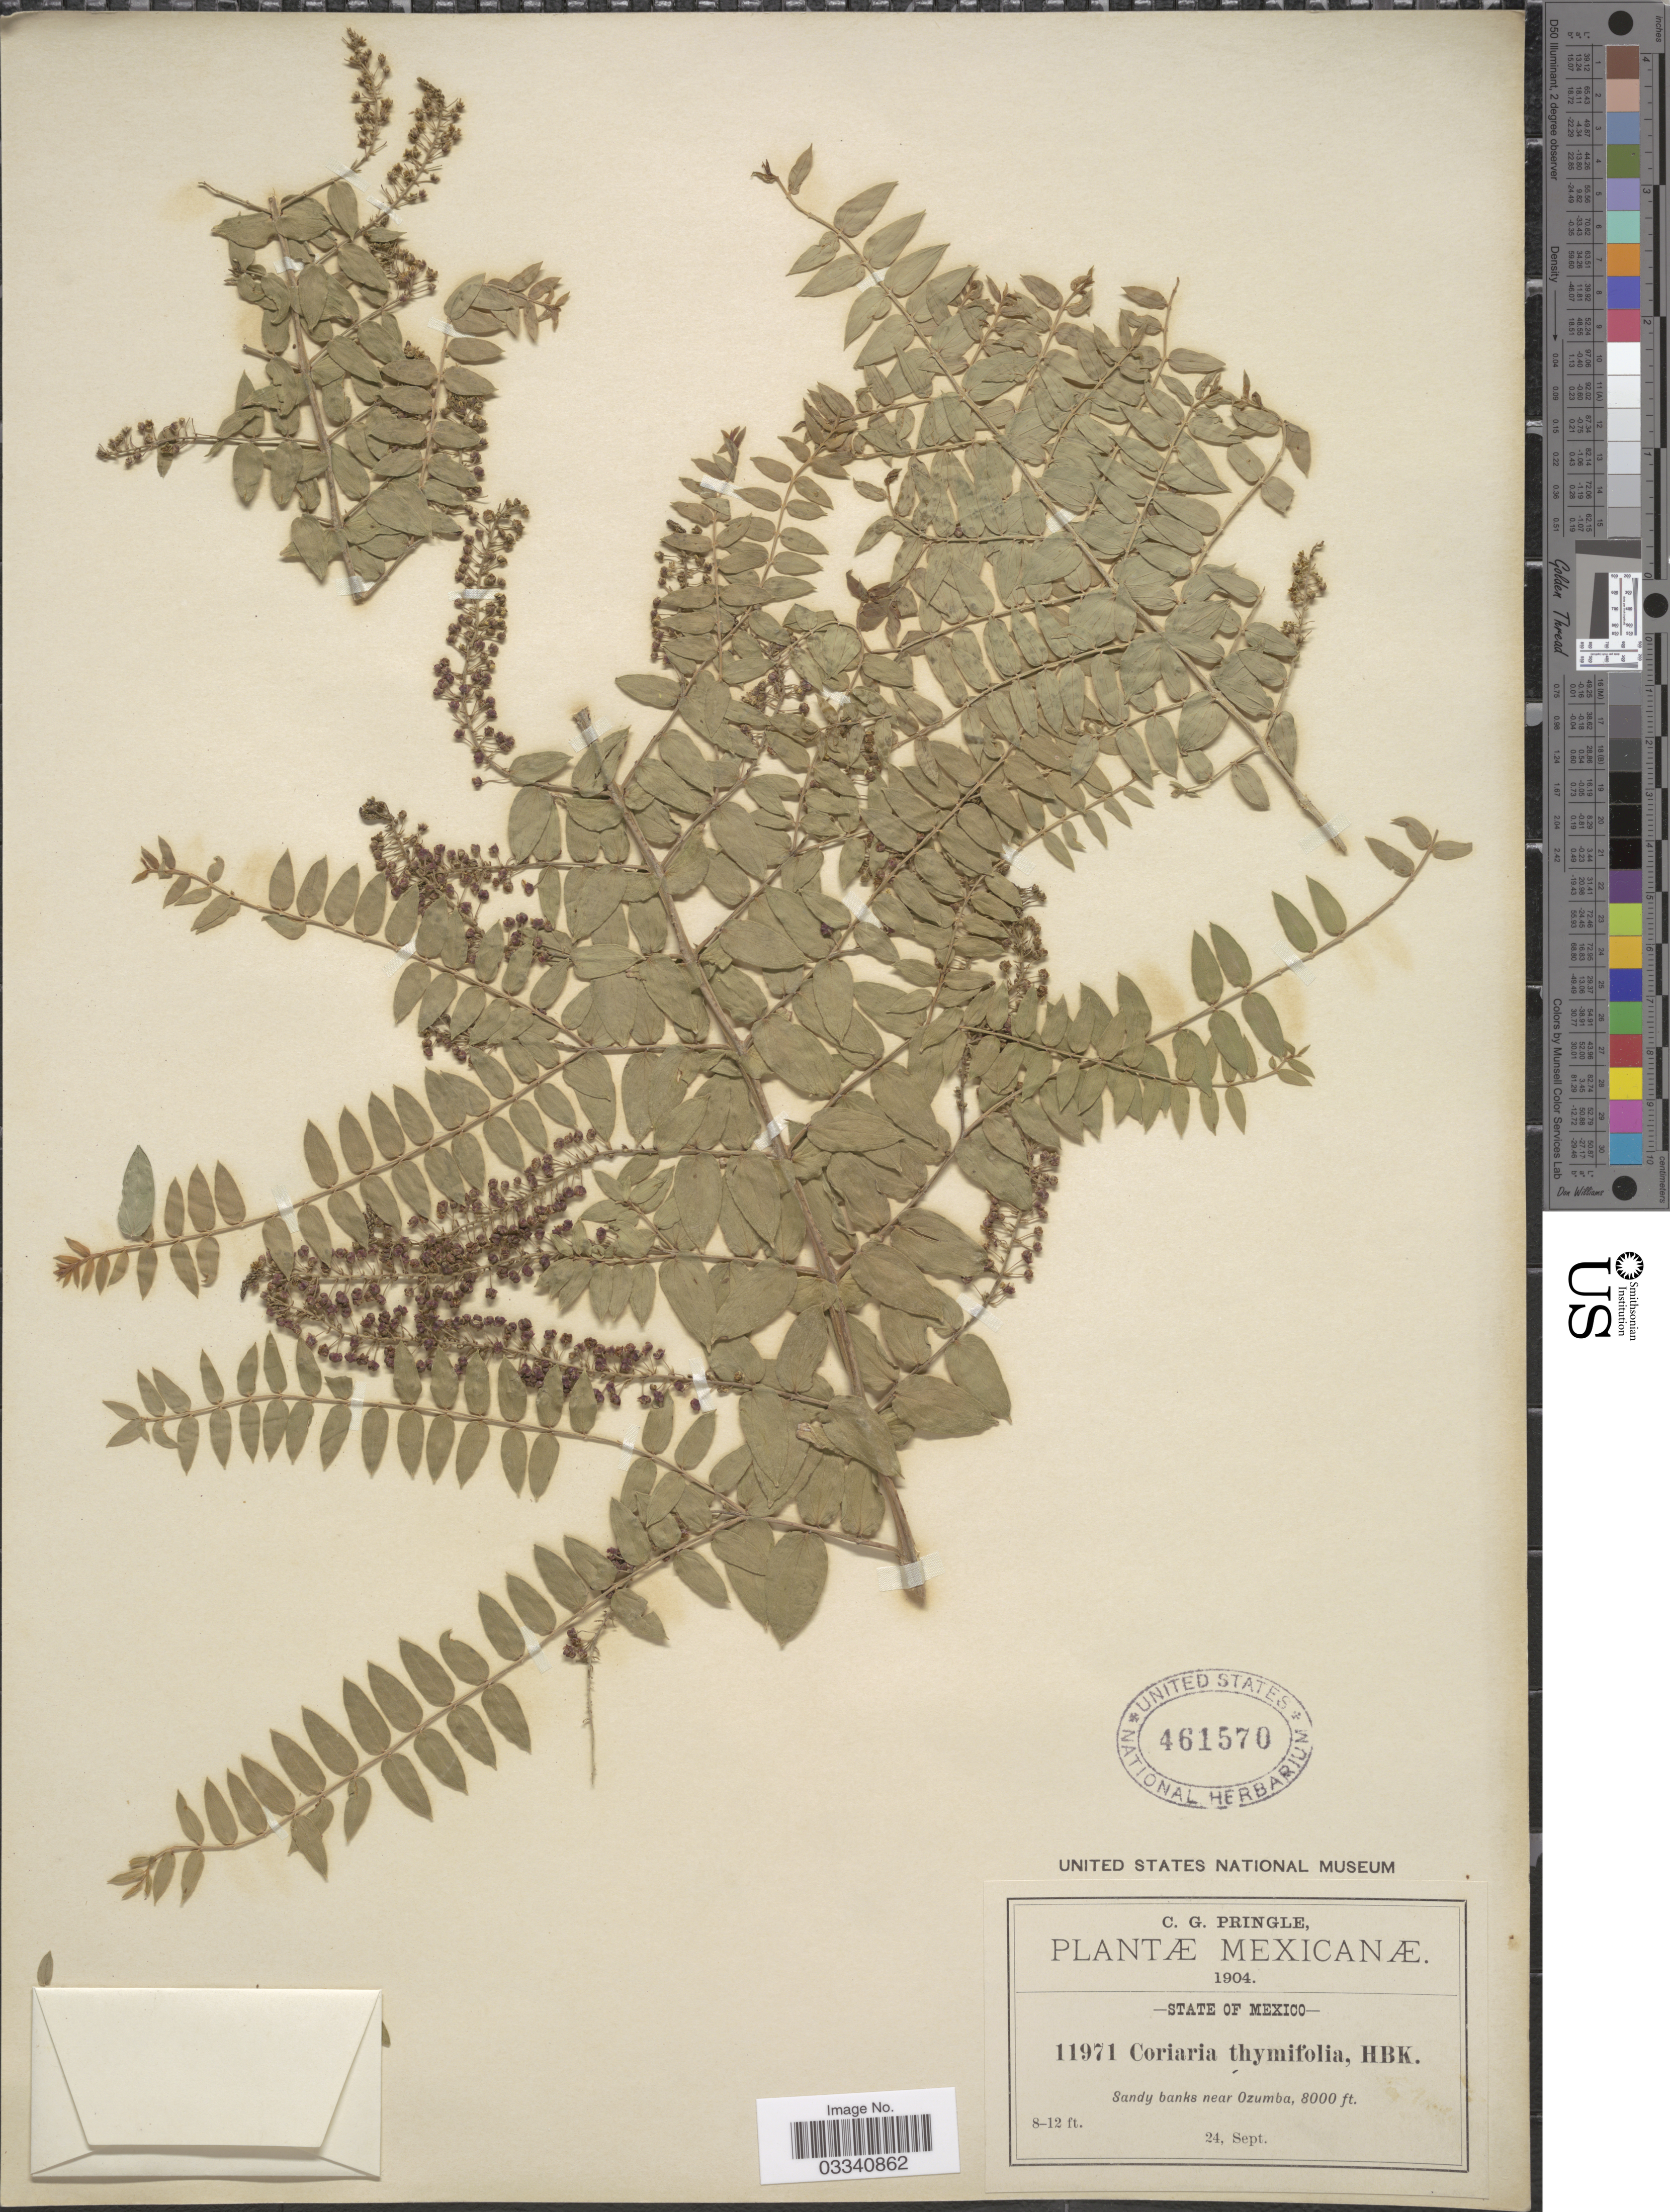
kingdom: Plantae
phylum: Tracheophyta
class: Magnoliopsida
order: Cucurbitales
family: Coriariaceae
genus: Coriaria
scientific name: Coriaria ruscifolia subsp. microphylla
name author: (Poir.) L.E. Skog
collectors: C. G. Pringle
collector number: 11971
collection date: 1904-09-24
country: Mexico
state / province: México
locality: Sandy banks near Ozumba.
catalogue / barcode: US 461570